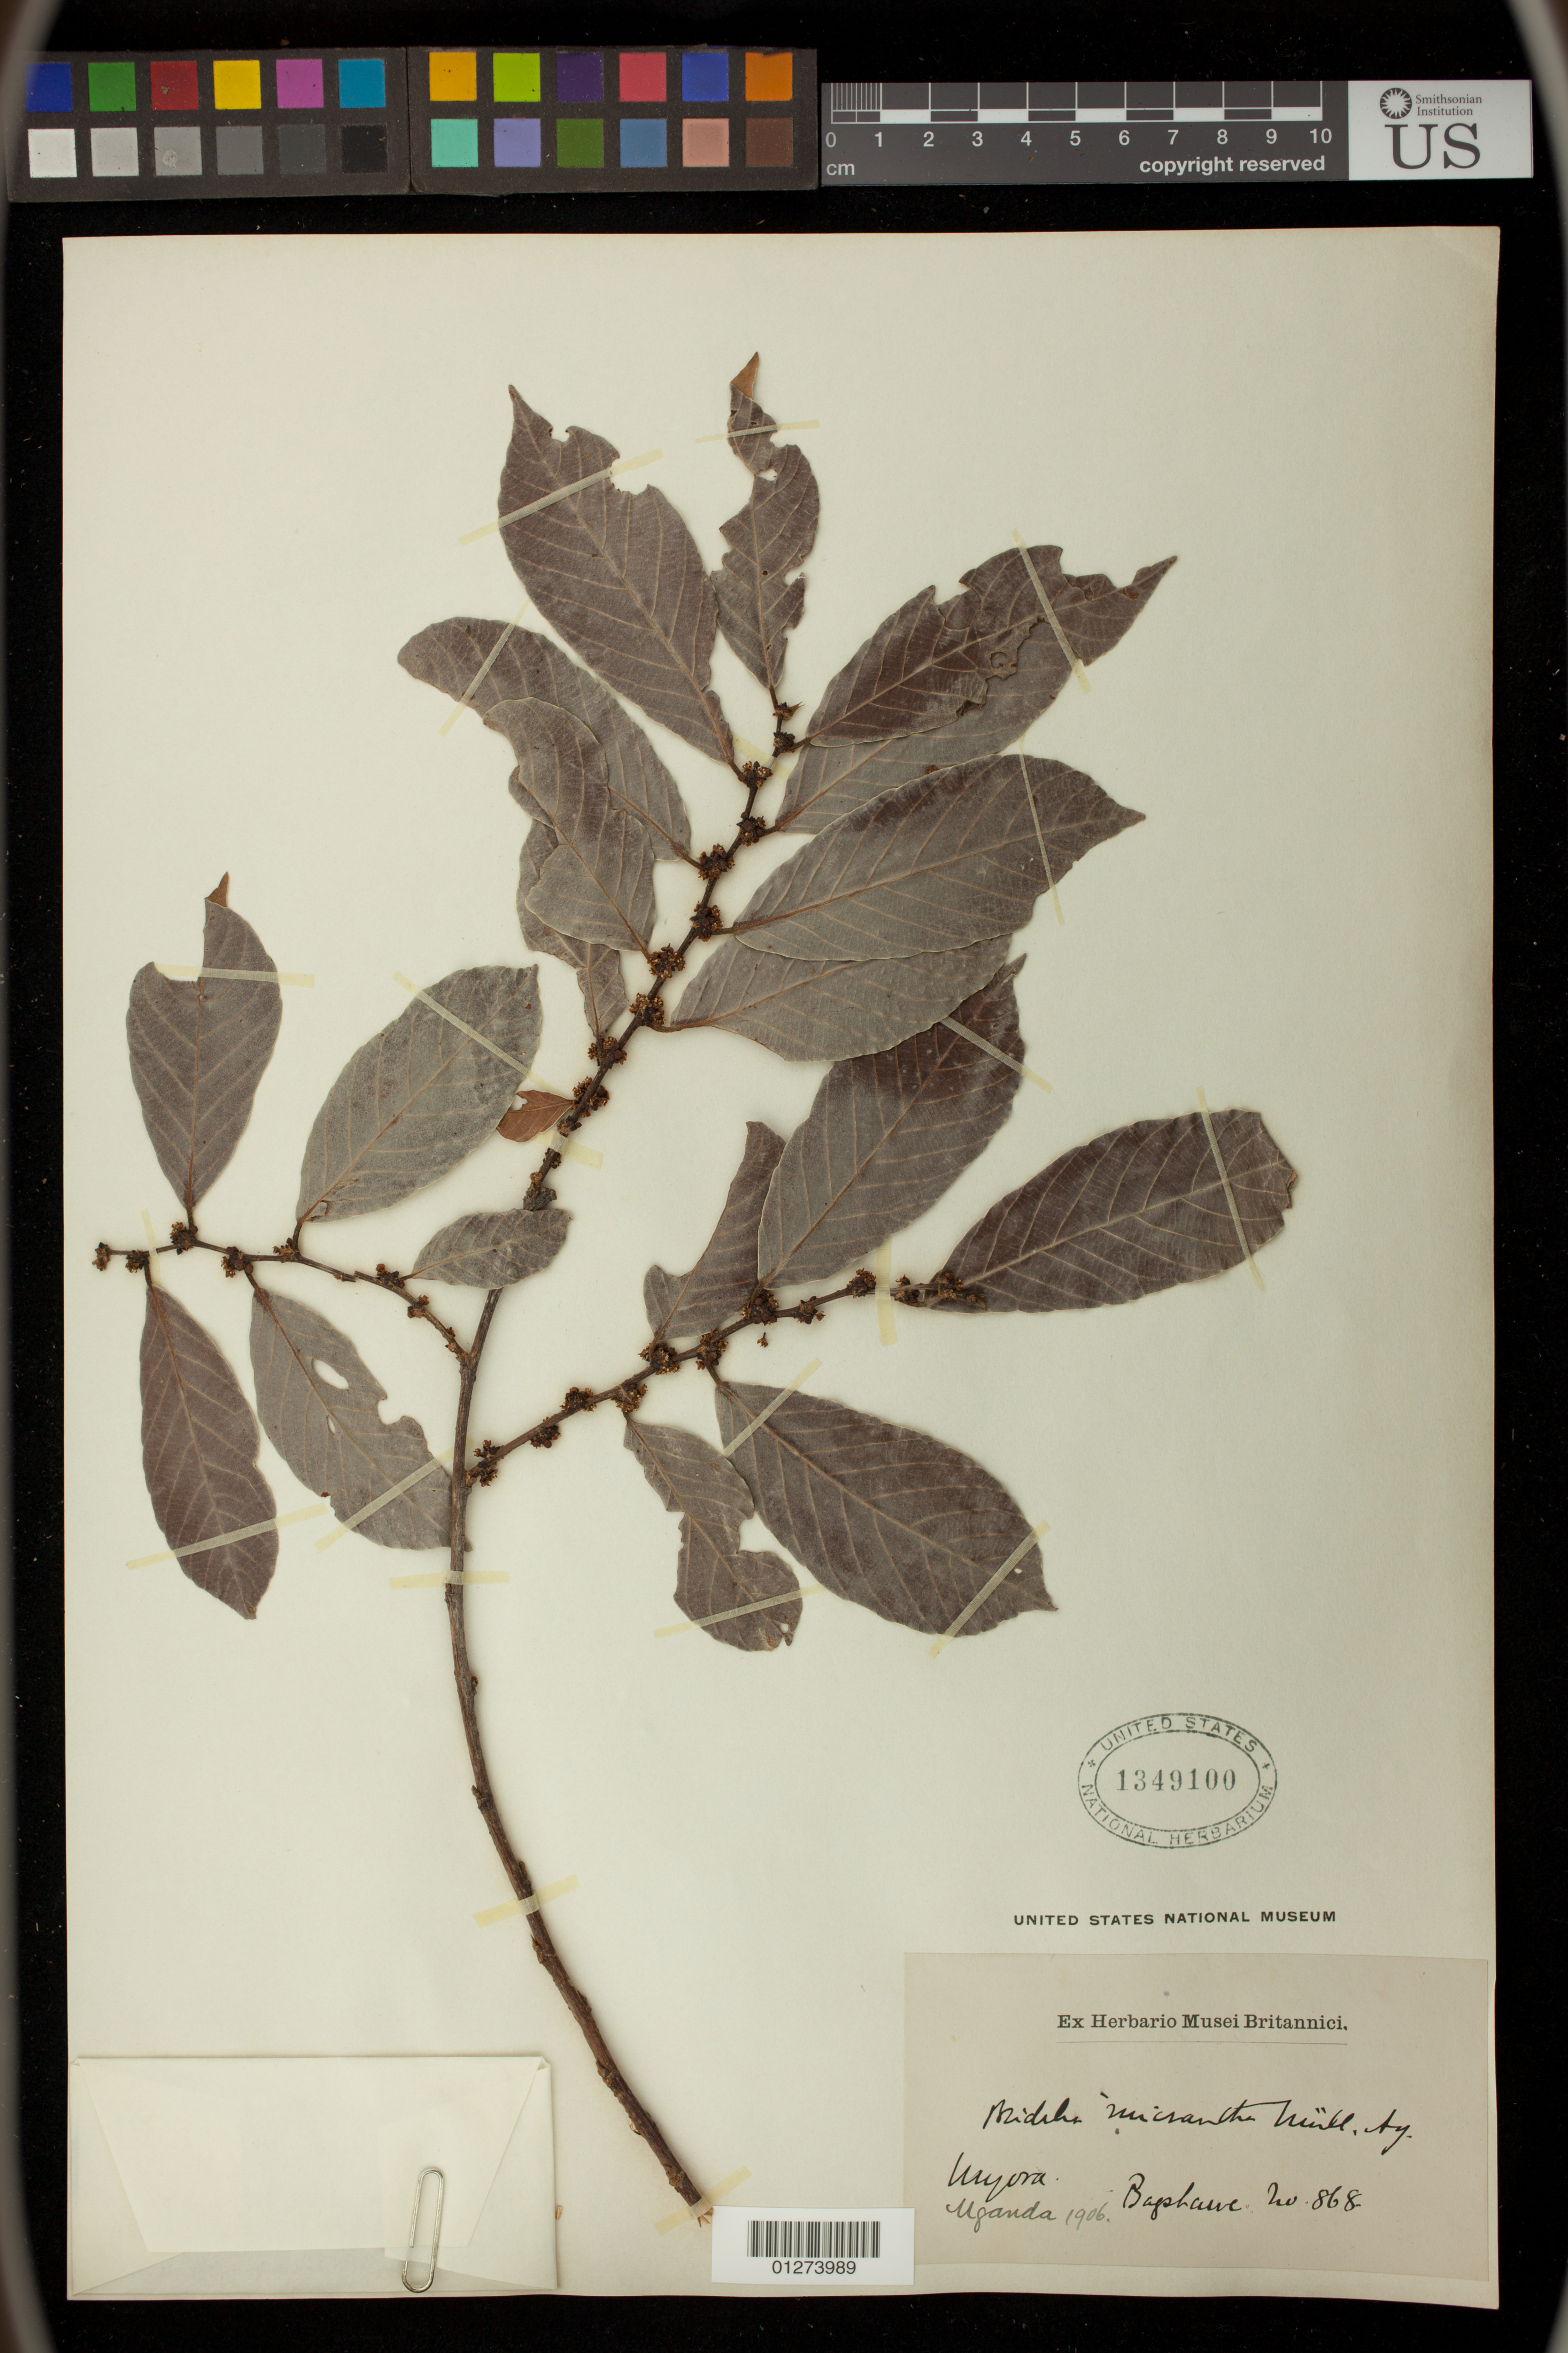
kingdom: Plantae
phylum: Tracheophyta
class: Magnoliopsida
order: Malpighiales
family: Phyllanthaceae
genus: Bridelia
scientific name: Bridelia micrantha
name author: (Hochst.) Baill.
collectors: A. Bagshawe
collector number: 868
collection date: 1906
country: Uganda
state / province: Western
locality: Bunyoro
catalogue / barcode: US 1349100